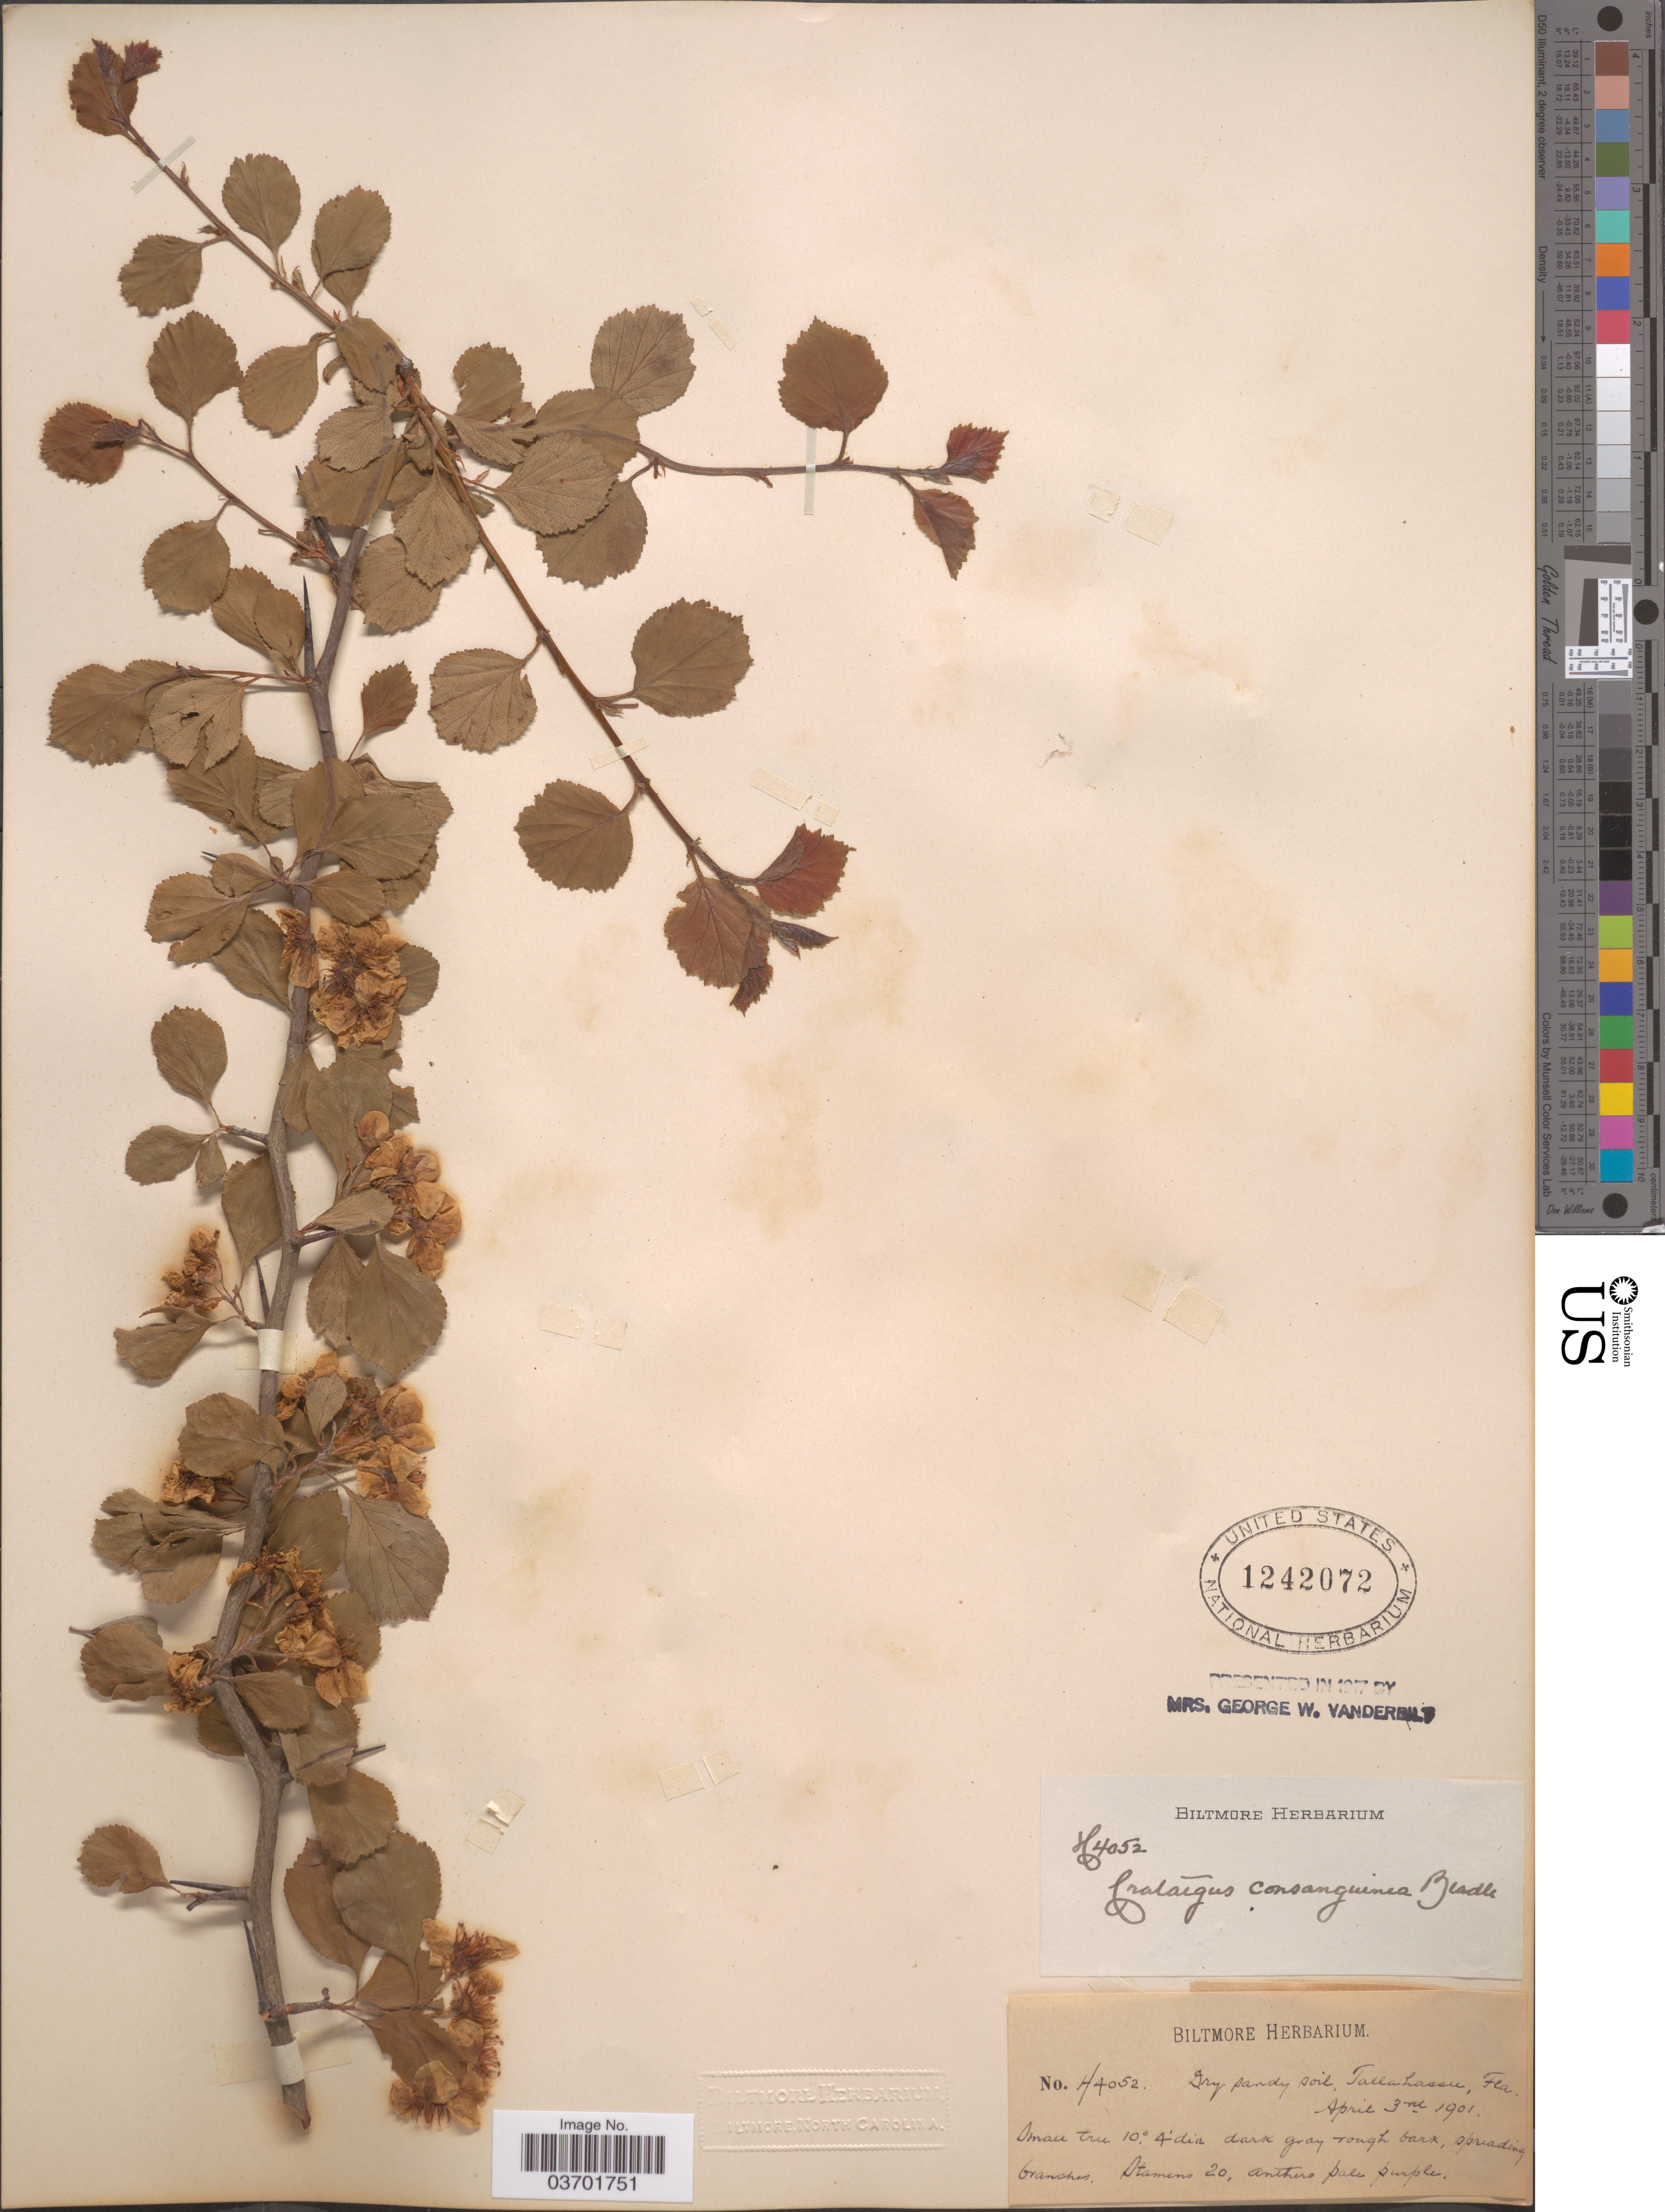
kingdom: Plantae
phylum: Tracheophyta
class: Magnoliopsida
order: Rosales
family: Rosaceae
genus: Crataegus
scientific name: Crataegus segnis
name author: Beadle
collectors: ex herb. Biltmore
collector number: H4052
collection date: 1901-04-03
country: United States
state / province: Florida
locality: Tallahassee.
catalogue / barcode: US 1242072